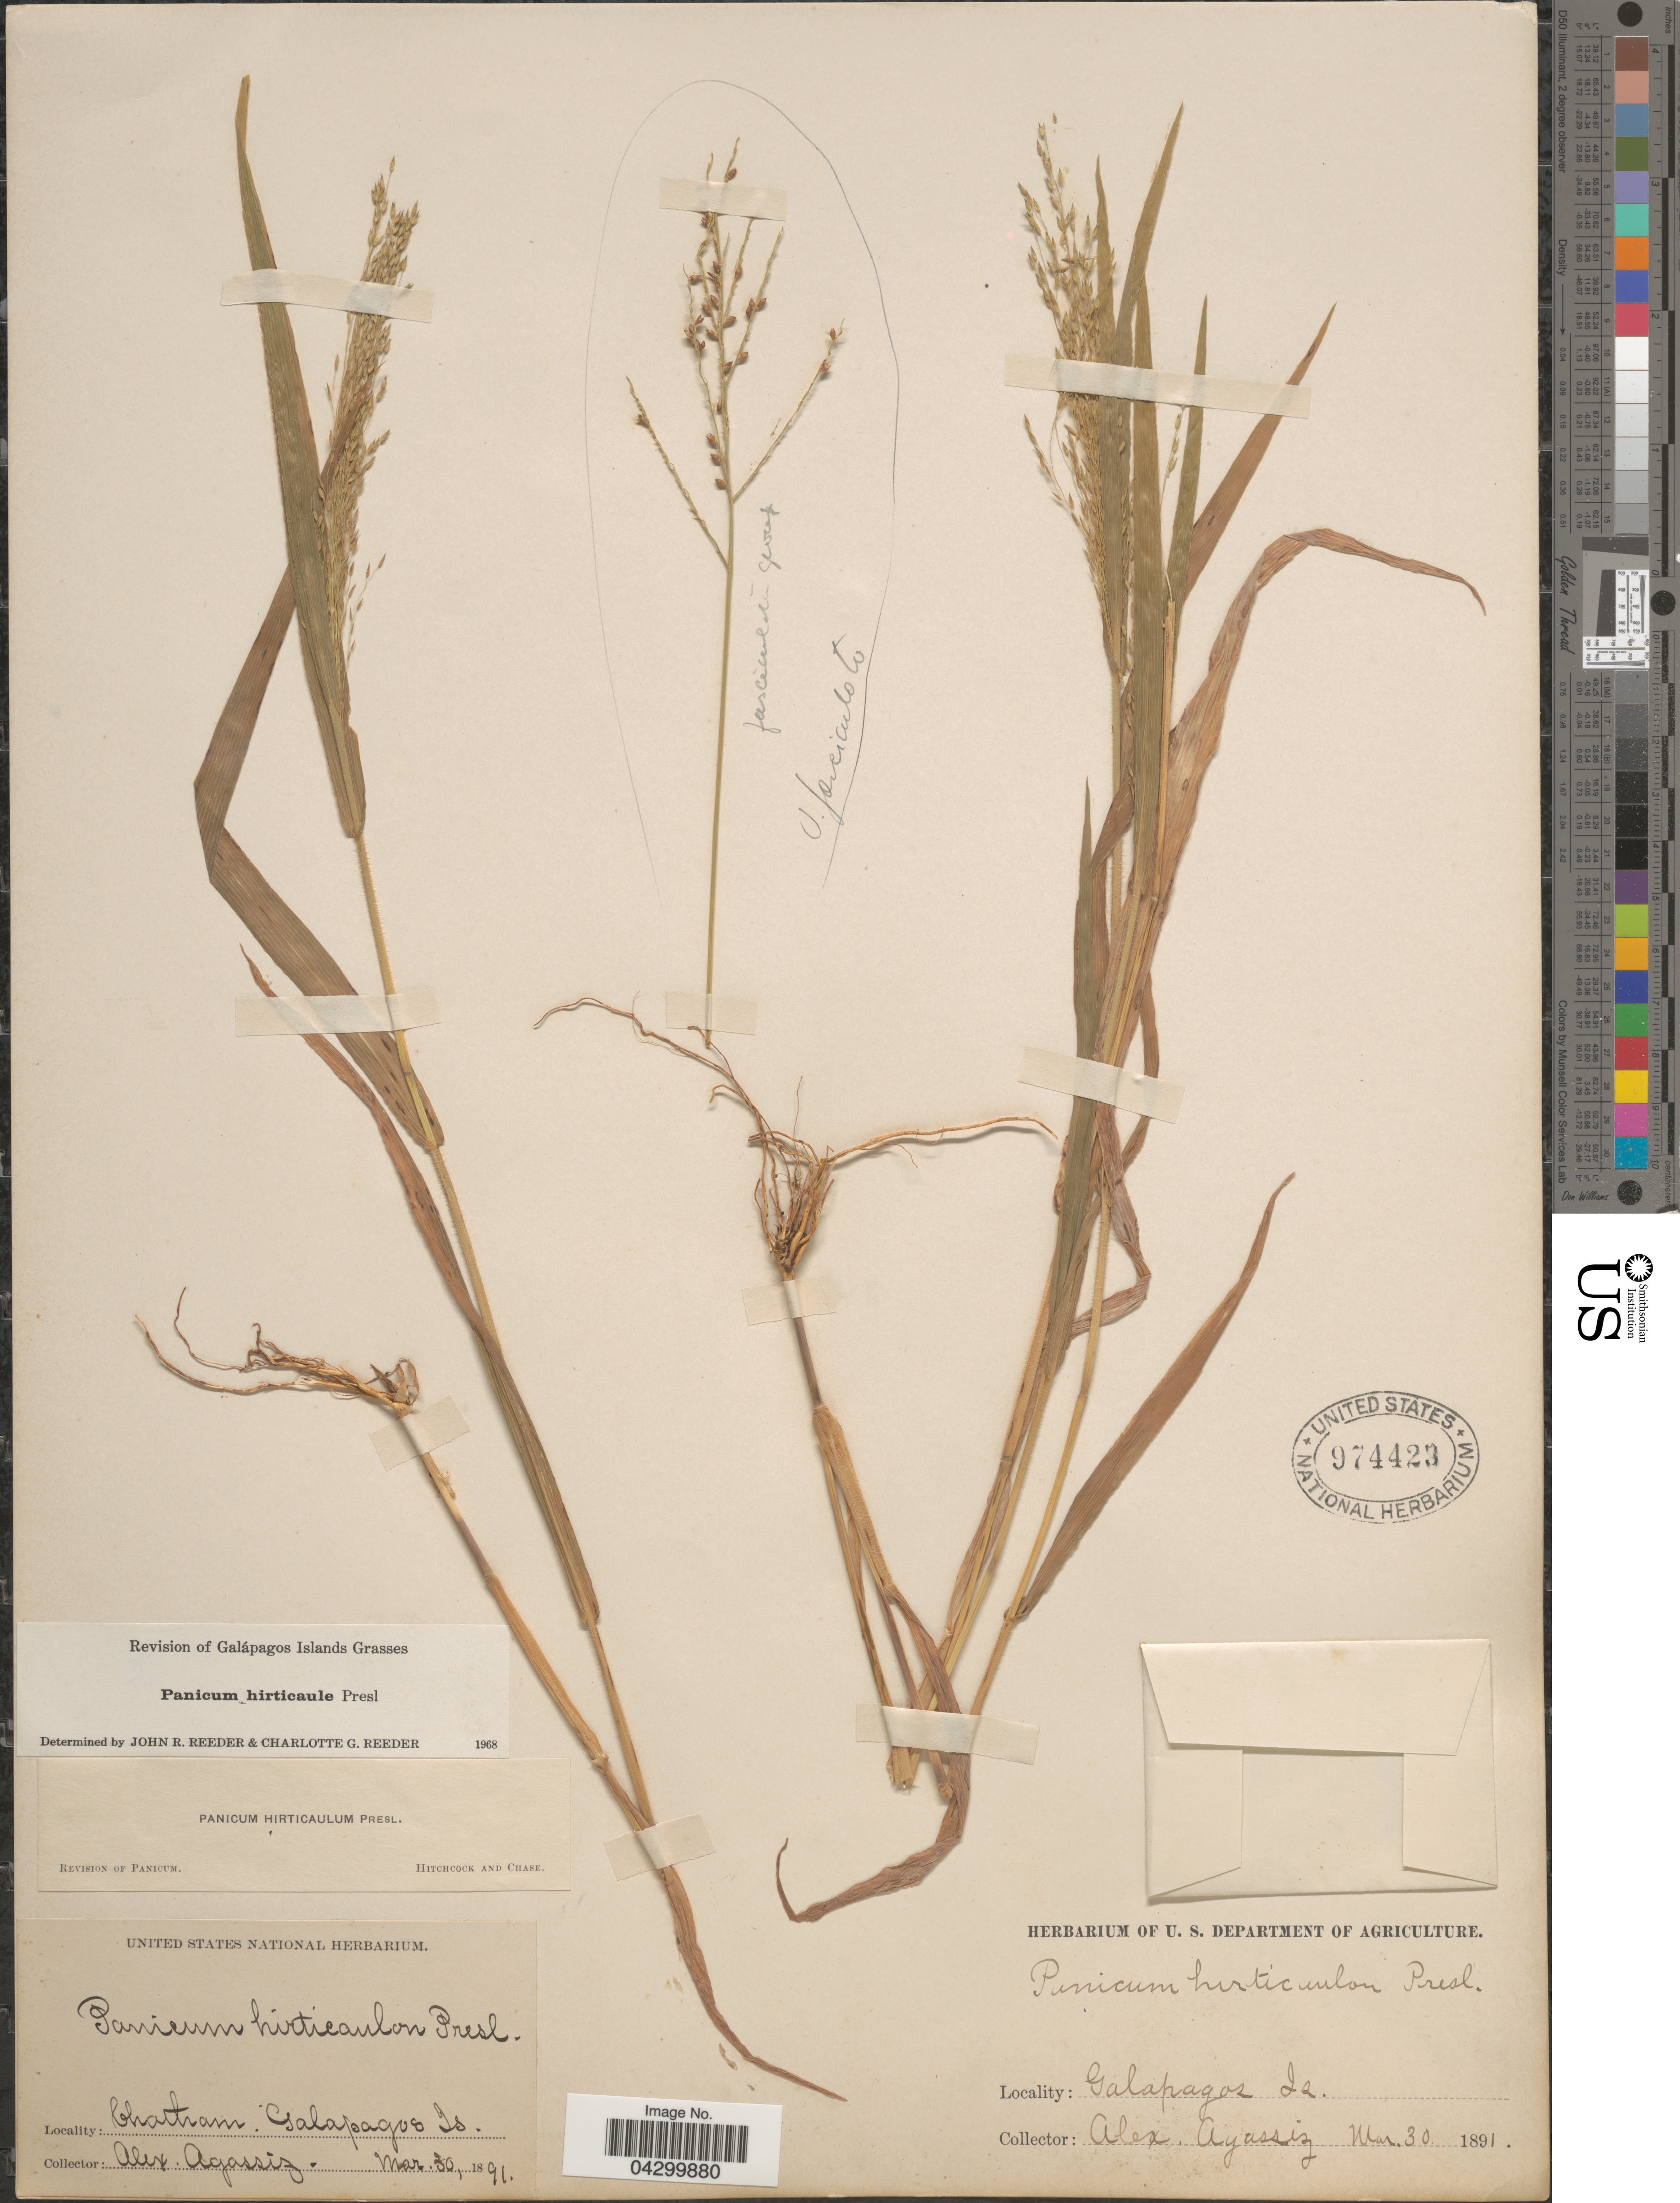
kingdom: Plantae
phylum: Tracheophyta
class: Liliopsida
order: Poales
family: Poaceae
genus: Panicum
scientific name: Panicum hirticaule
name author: J. Presl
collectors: A. E. Agassiz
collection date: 1891-03-30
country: Ecuador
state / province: Colón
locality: Chatham. Galapagos Is.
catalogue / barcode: US 974423